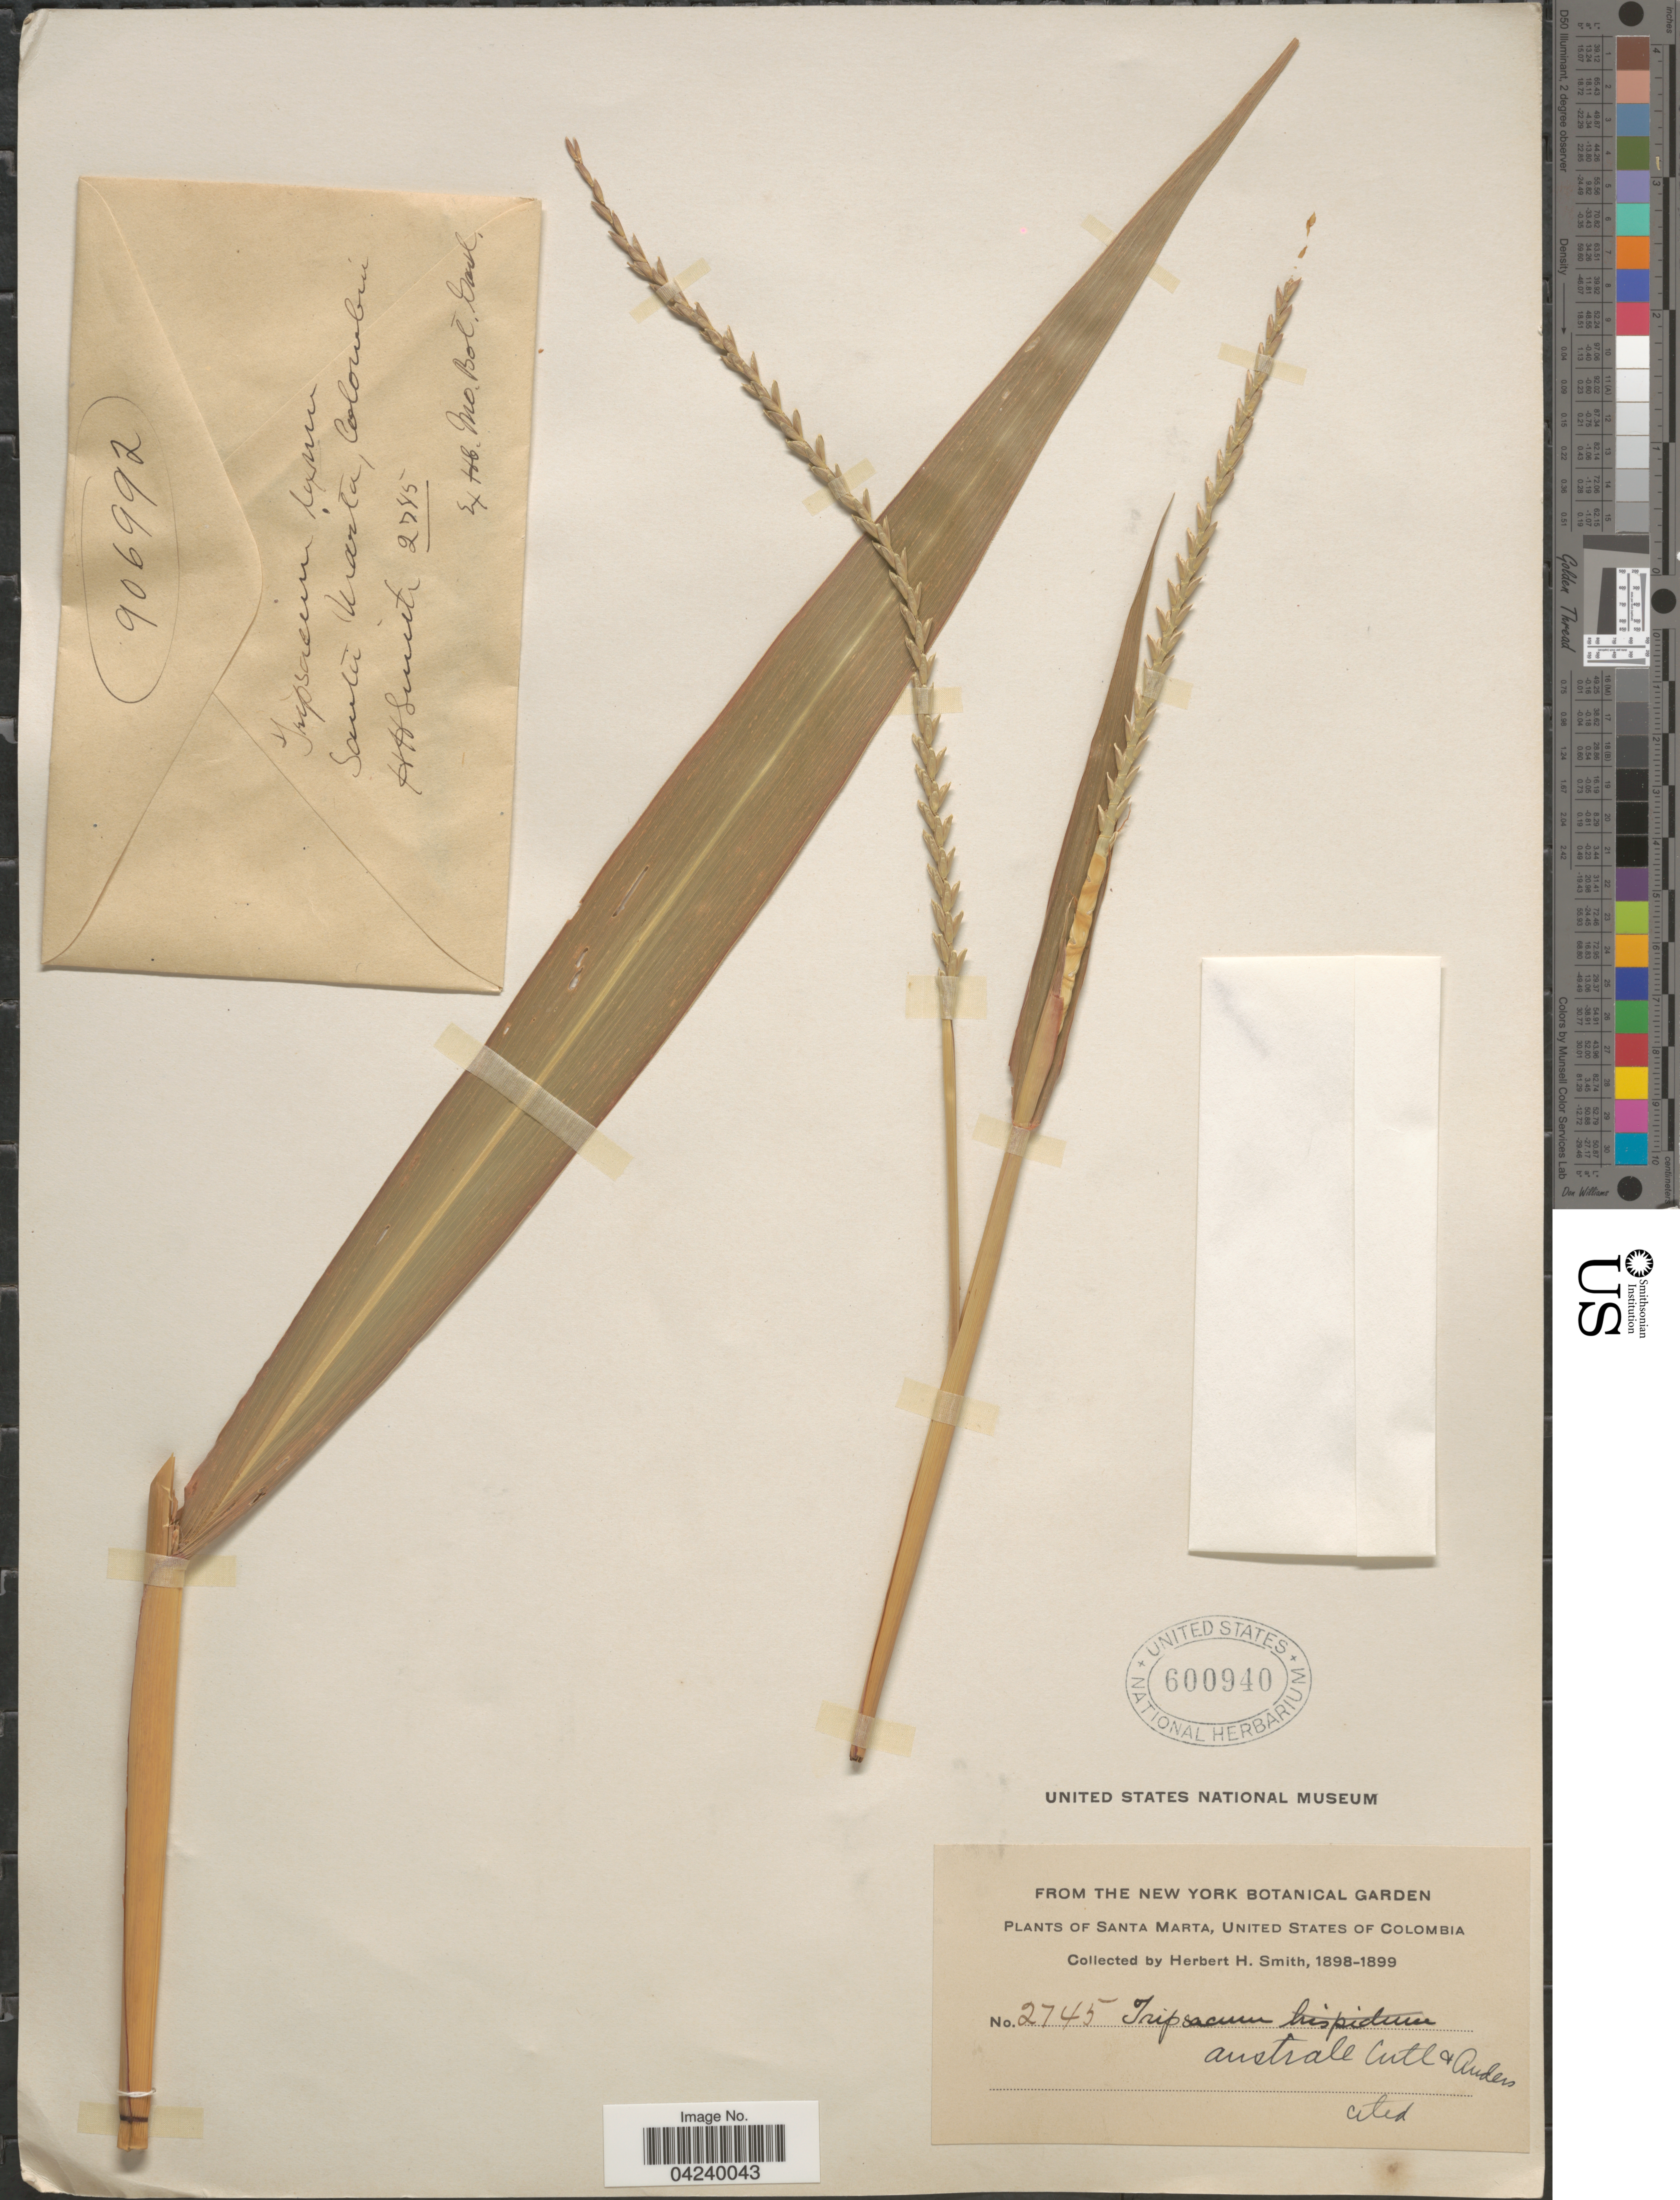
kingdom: Plantae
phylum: Tracheophyta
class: Liliopsida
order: Poales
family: Poaceae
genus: Tripsacum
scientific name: Tripsacum australe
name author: H.C. Cutler & E.S. Anderson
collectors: Herbert H. Smith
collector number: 2745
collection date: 1898/1899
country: Colombia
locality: Santa Marta, United States of Colombia.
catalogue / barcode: US 600940